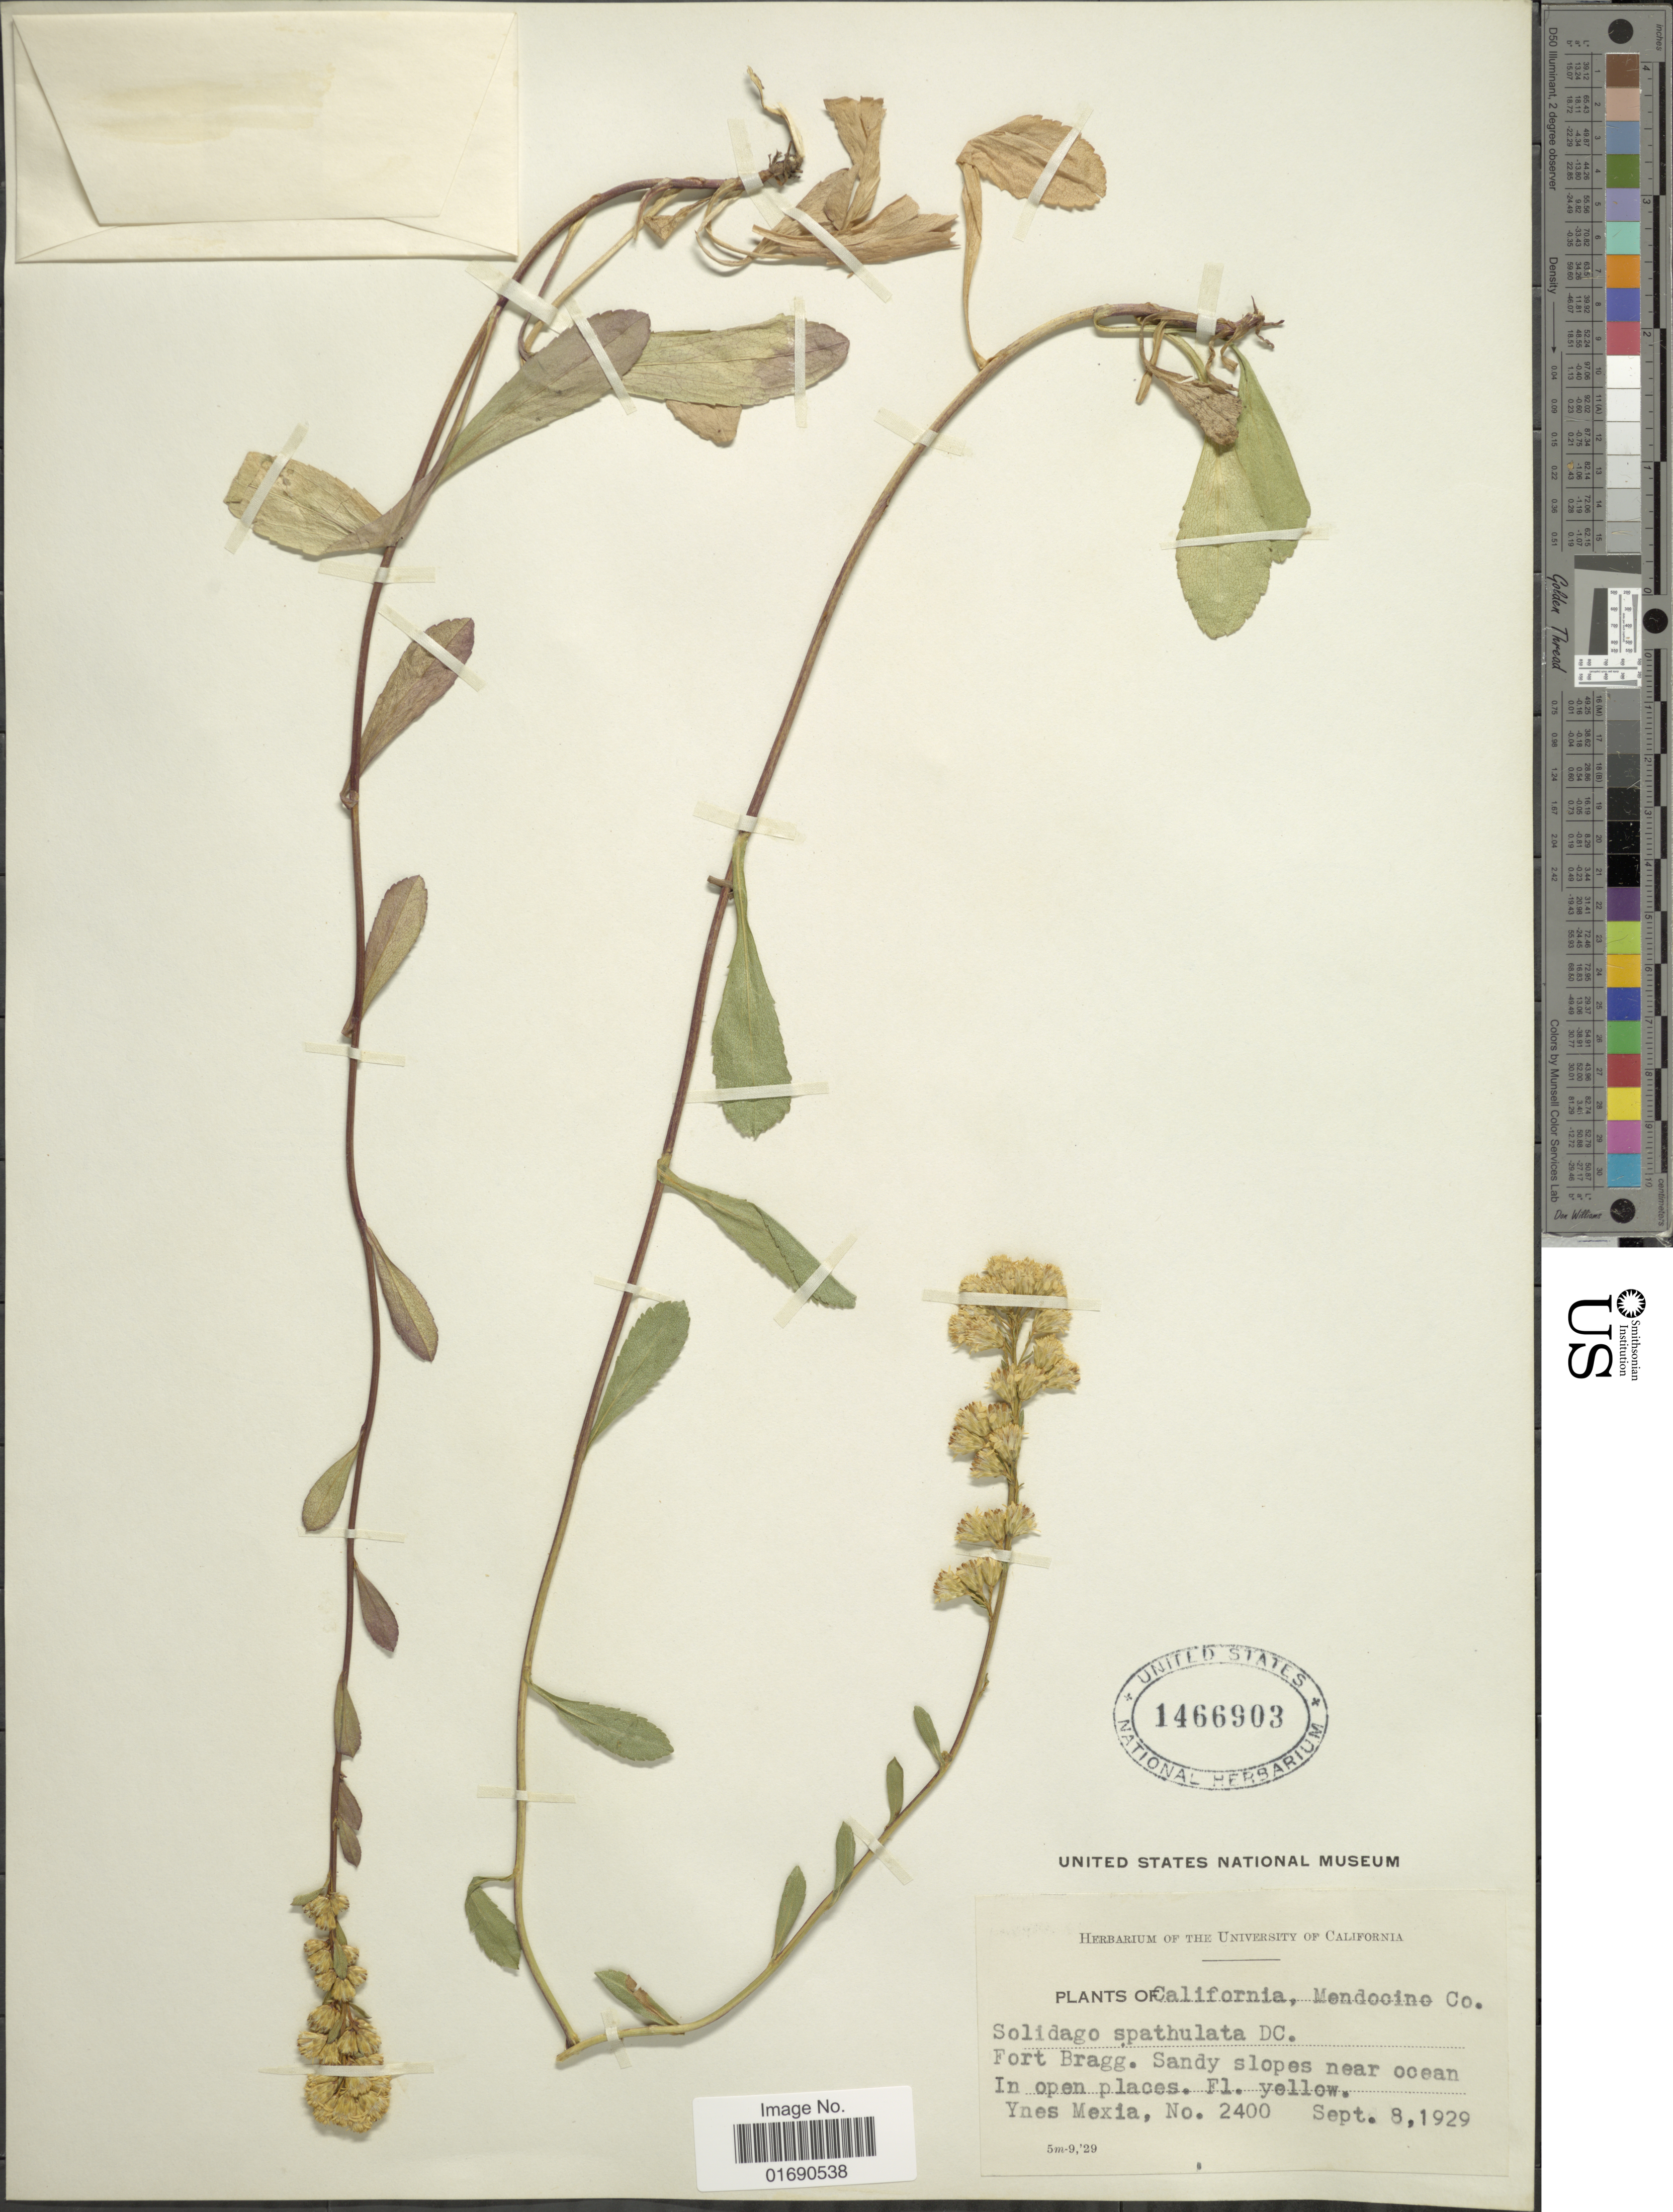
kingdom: Plantae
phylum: Tracheophyta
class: Magnoliopsida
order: Asterales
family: Asteraceae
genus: Solidago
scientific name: Solidago spathulata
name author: DC.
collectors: Y. Mexia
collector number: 2400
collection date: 1929-09-08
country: United States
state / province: California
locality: Mendooine Co. Fort Bragg. Sandy slopes near ocean.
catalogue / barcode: US 1466903